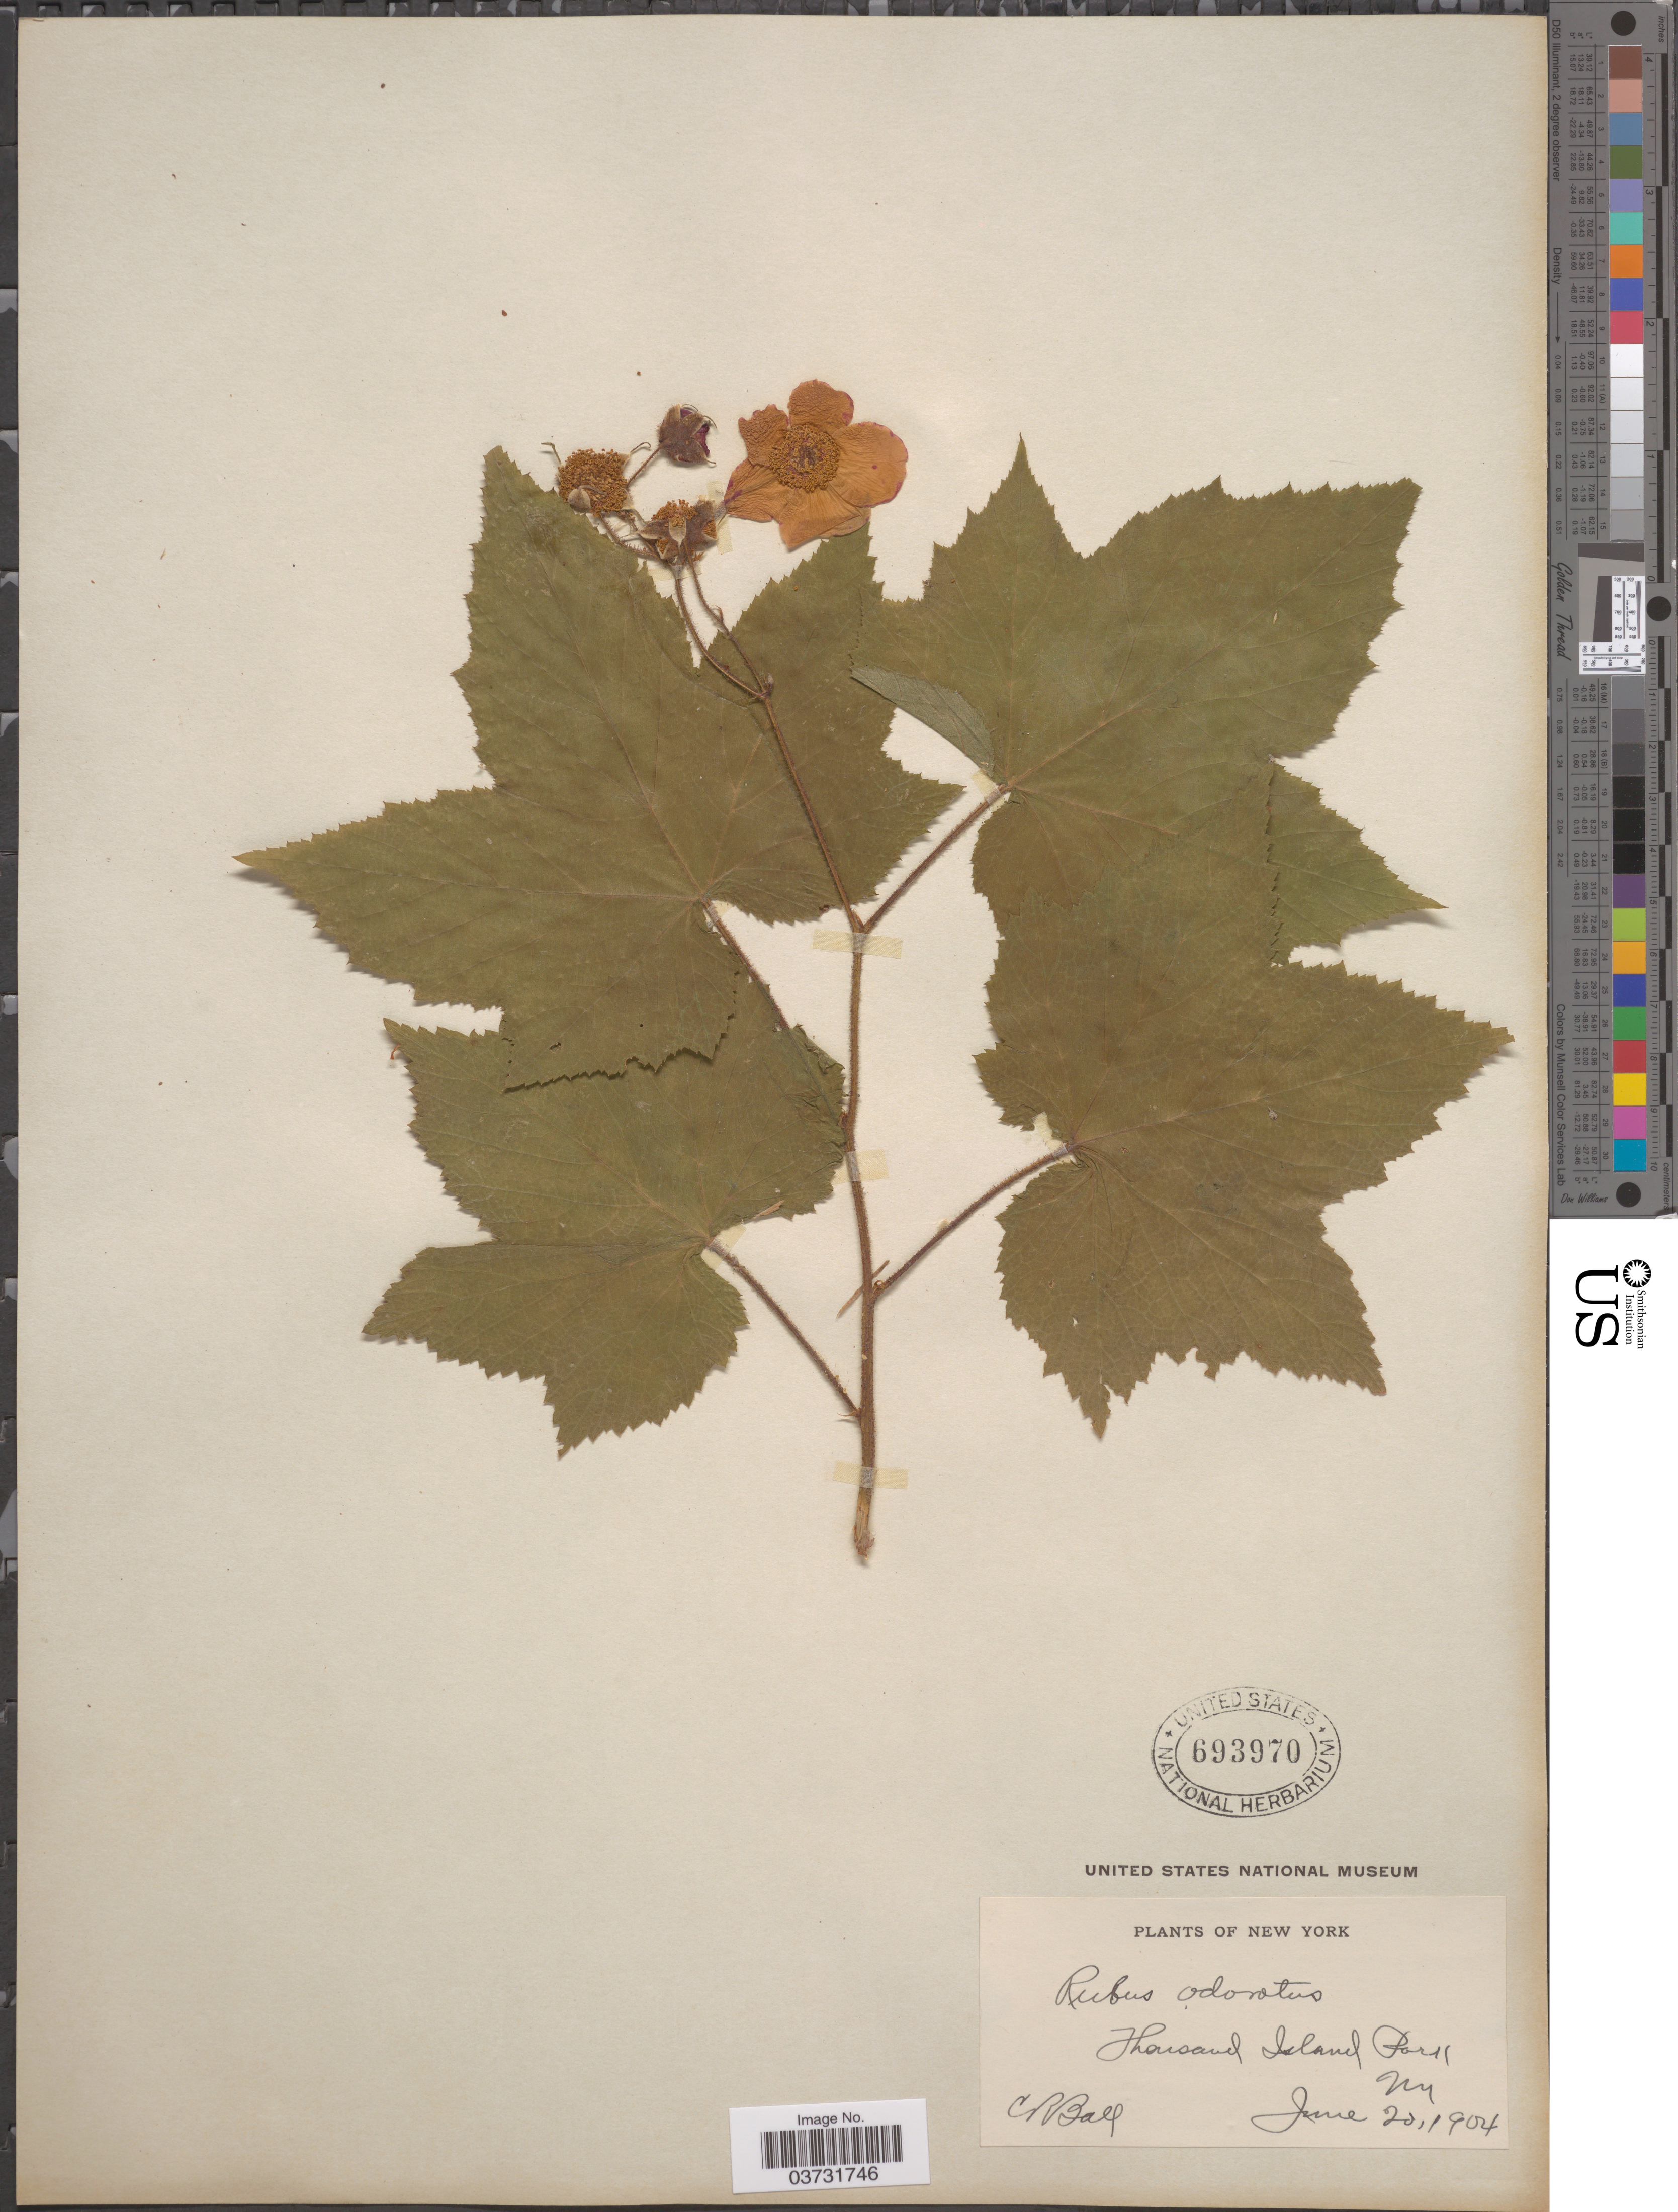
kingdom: Plantae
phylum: Tracheophyta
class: Magnoliopsida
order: Rosales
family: Rosaceae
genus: Rubus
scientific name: Rubus odoratus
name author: L.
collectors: C. R. Ball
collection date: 1904-06-20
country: United States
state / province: New York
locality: Thousand Island Park.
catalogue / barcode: US 693970